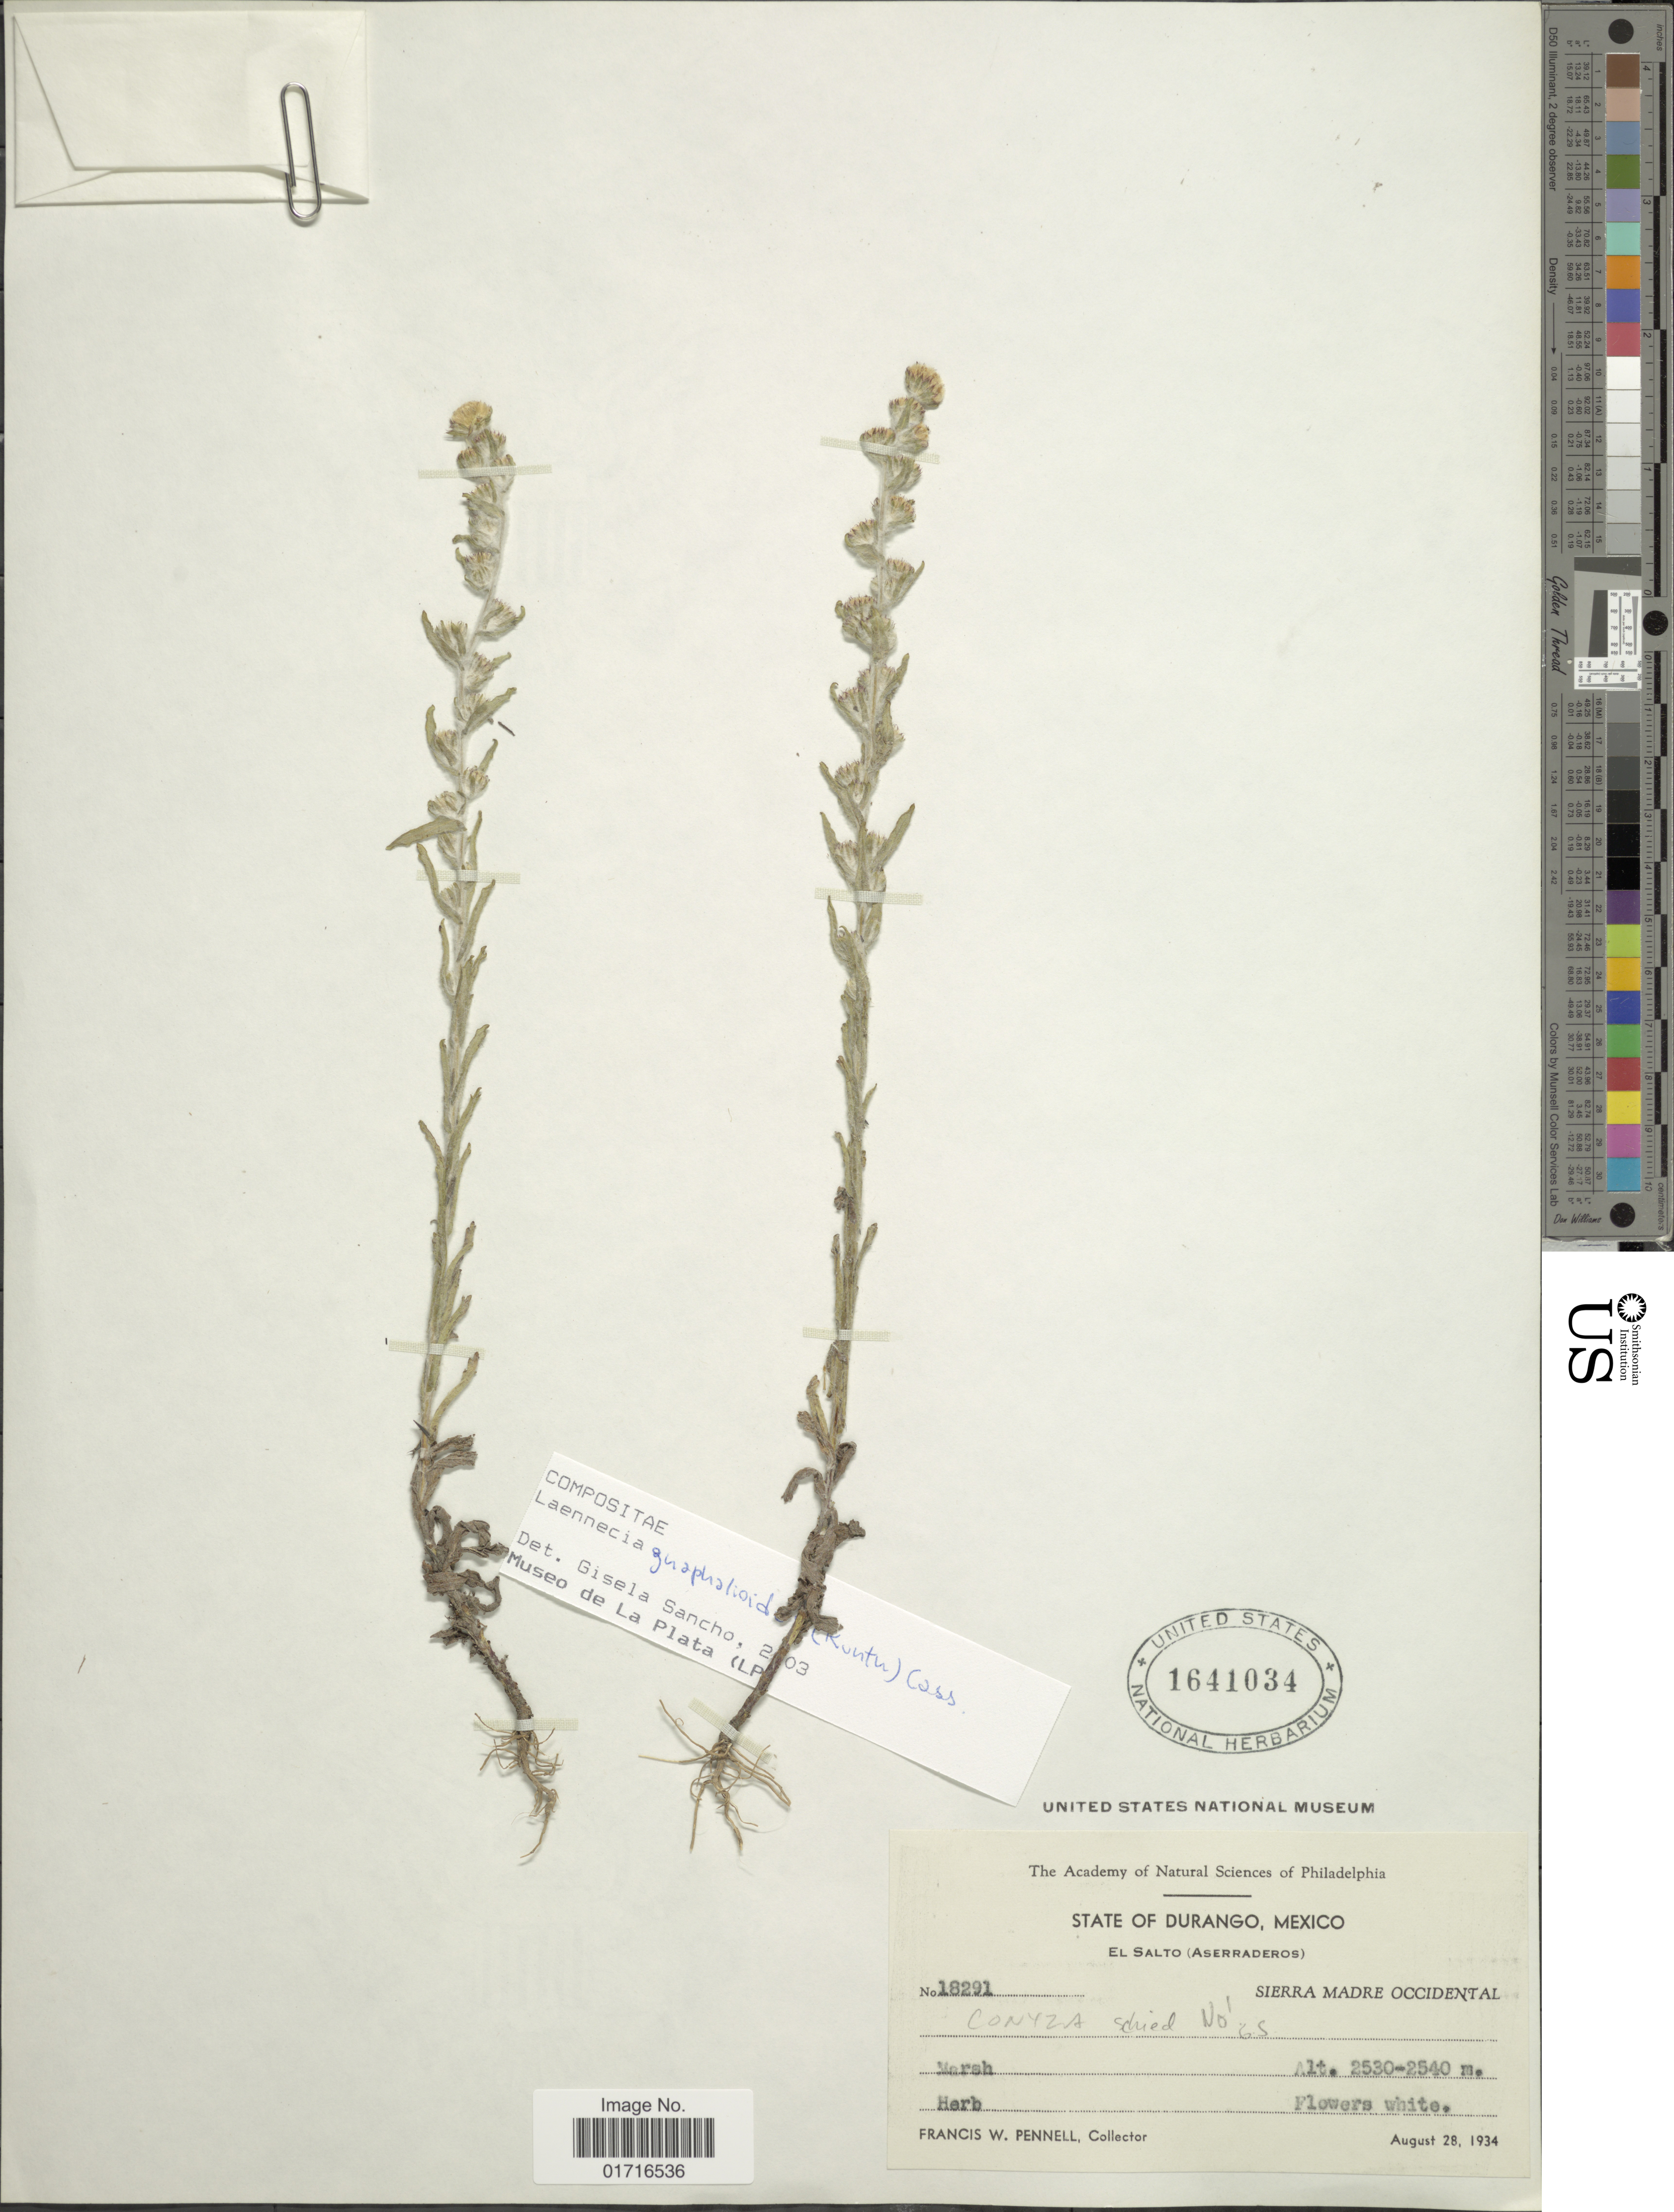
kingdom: Plantae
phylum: Tracheophyta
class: Magnoliopsida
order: Asterales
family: Asteraceae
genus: Conyza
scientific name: Conyza gnaphalioides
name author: Kunth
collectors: F. W. Pennell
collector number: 18291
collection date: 1934-08-28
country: Mexico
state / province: Durango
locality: El Salto (aserraderos) Sierra Madre Occidental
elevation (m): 2530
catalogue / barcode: US 1641034